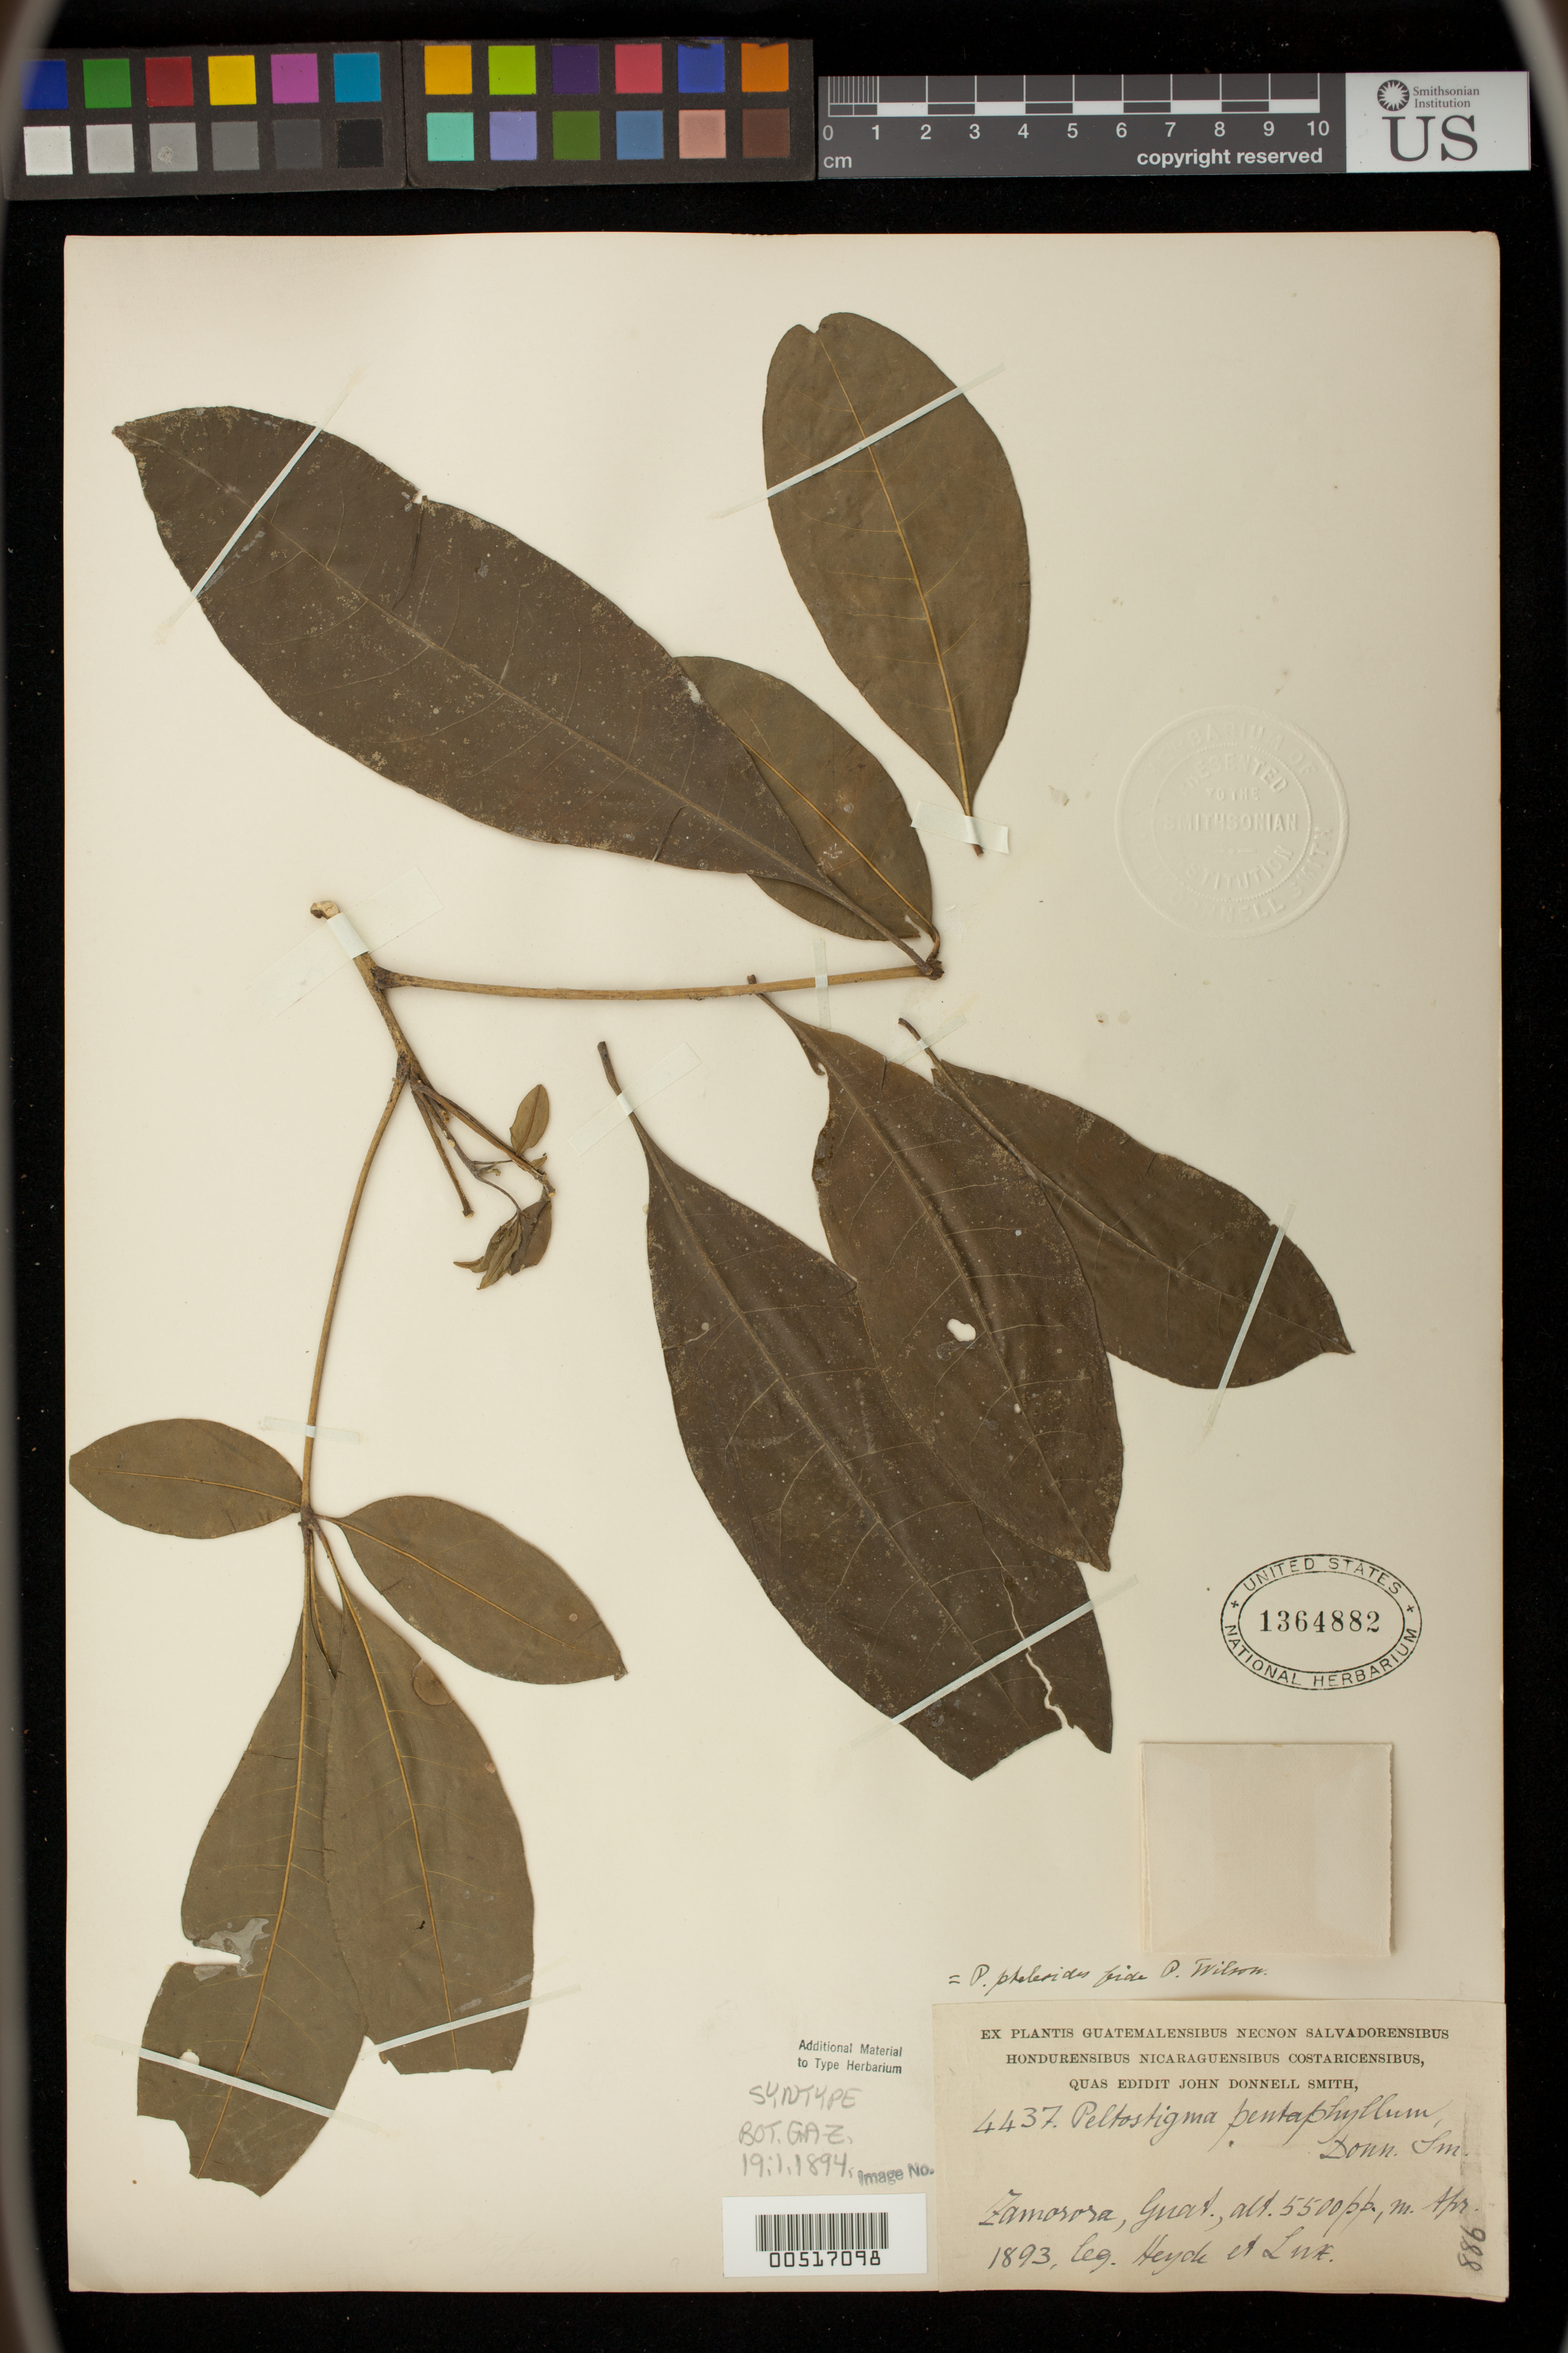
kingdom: Plantae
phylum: Tracheophyta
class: Magnoliopsida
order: Sapindales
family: Rutaceae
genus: Peltostigma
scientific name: Peltostigma pentaphyllum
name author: Donn. Sm.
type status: Syntype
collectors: E. T. Heyde & E. Lux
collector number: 4473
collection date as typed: Apr 1893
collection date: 1893-04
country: Guatemala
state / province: Santa Rosa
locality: Zamorora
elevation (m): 1676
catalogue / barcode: US 1364882